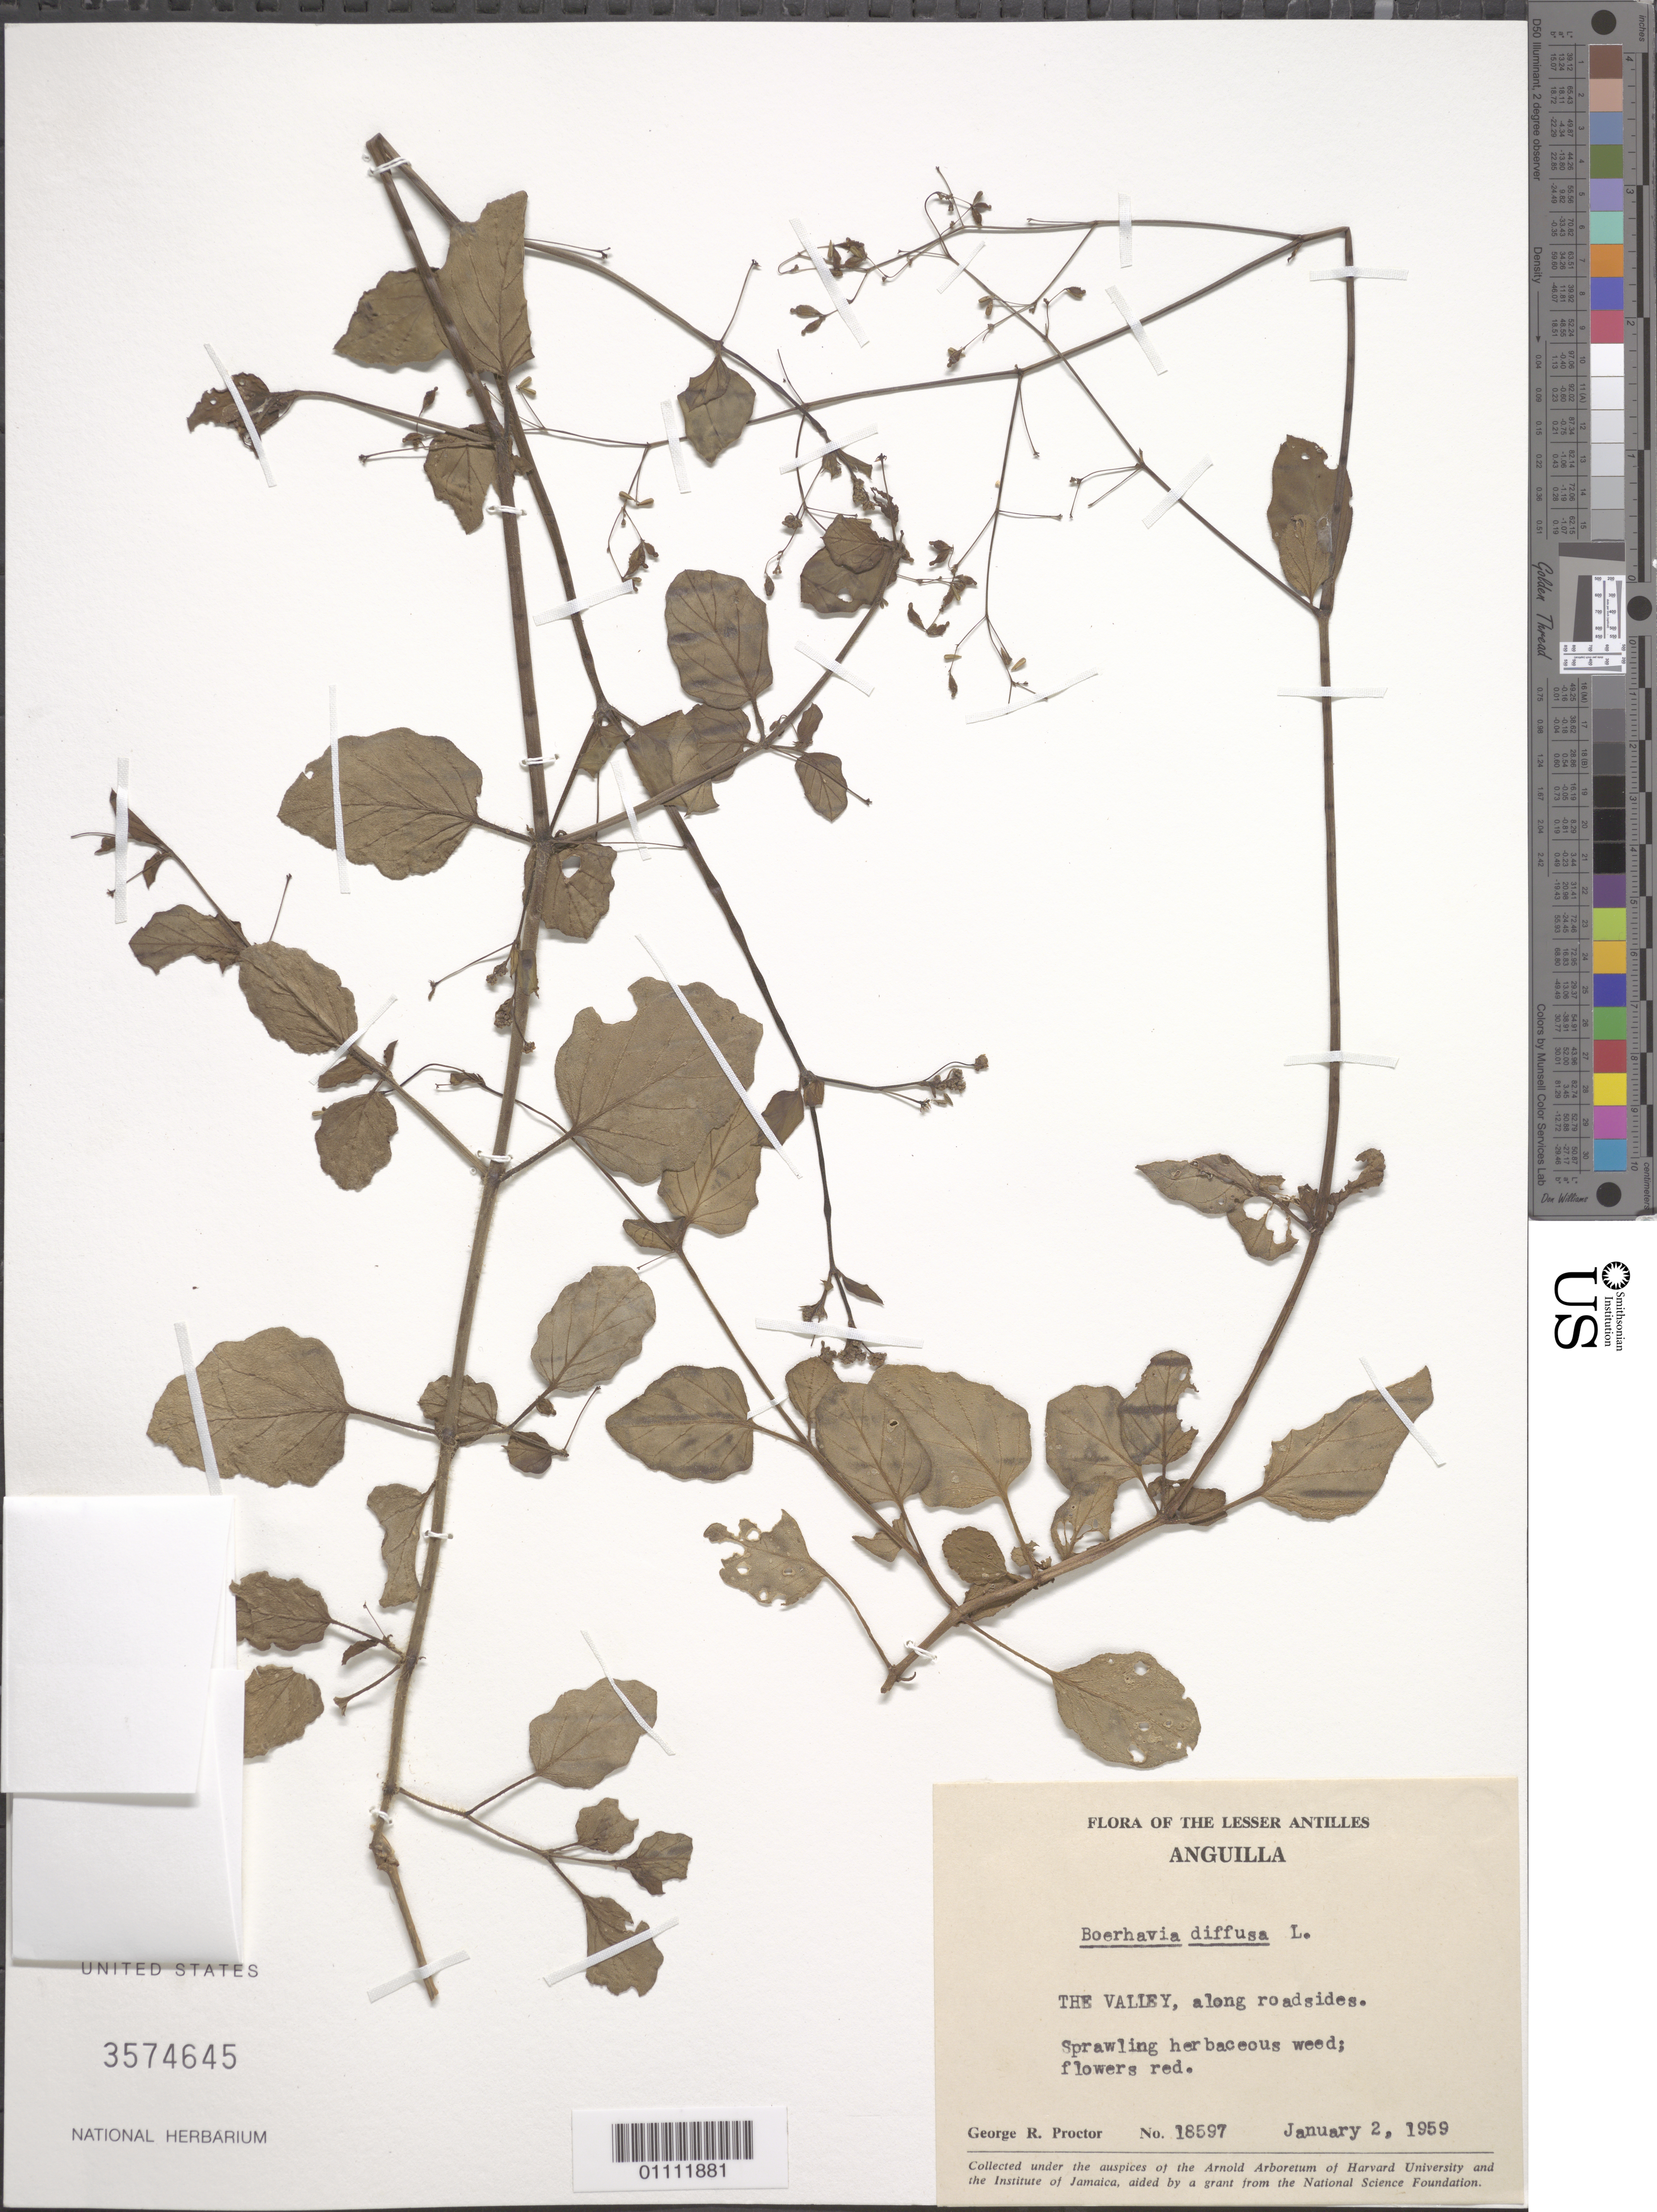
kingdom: Plantae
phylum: Tracheophyta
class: Magnoliopsida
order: Caryophyllales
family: Nyctaginaceae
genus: Boerhavia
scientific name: Boerhavia diffusa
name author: L.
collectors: G. R. Proctor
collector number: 18597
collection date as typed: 02 Jan 1959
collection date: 1959-01-02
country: Anguilla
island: Anguilla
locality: The Valley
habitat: Along roadsides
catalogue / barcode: US 3574645